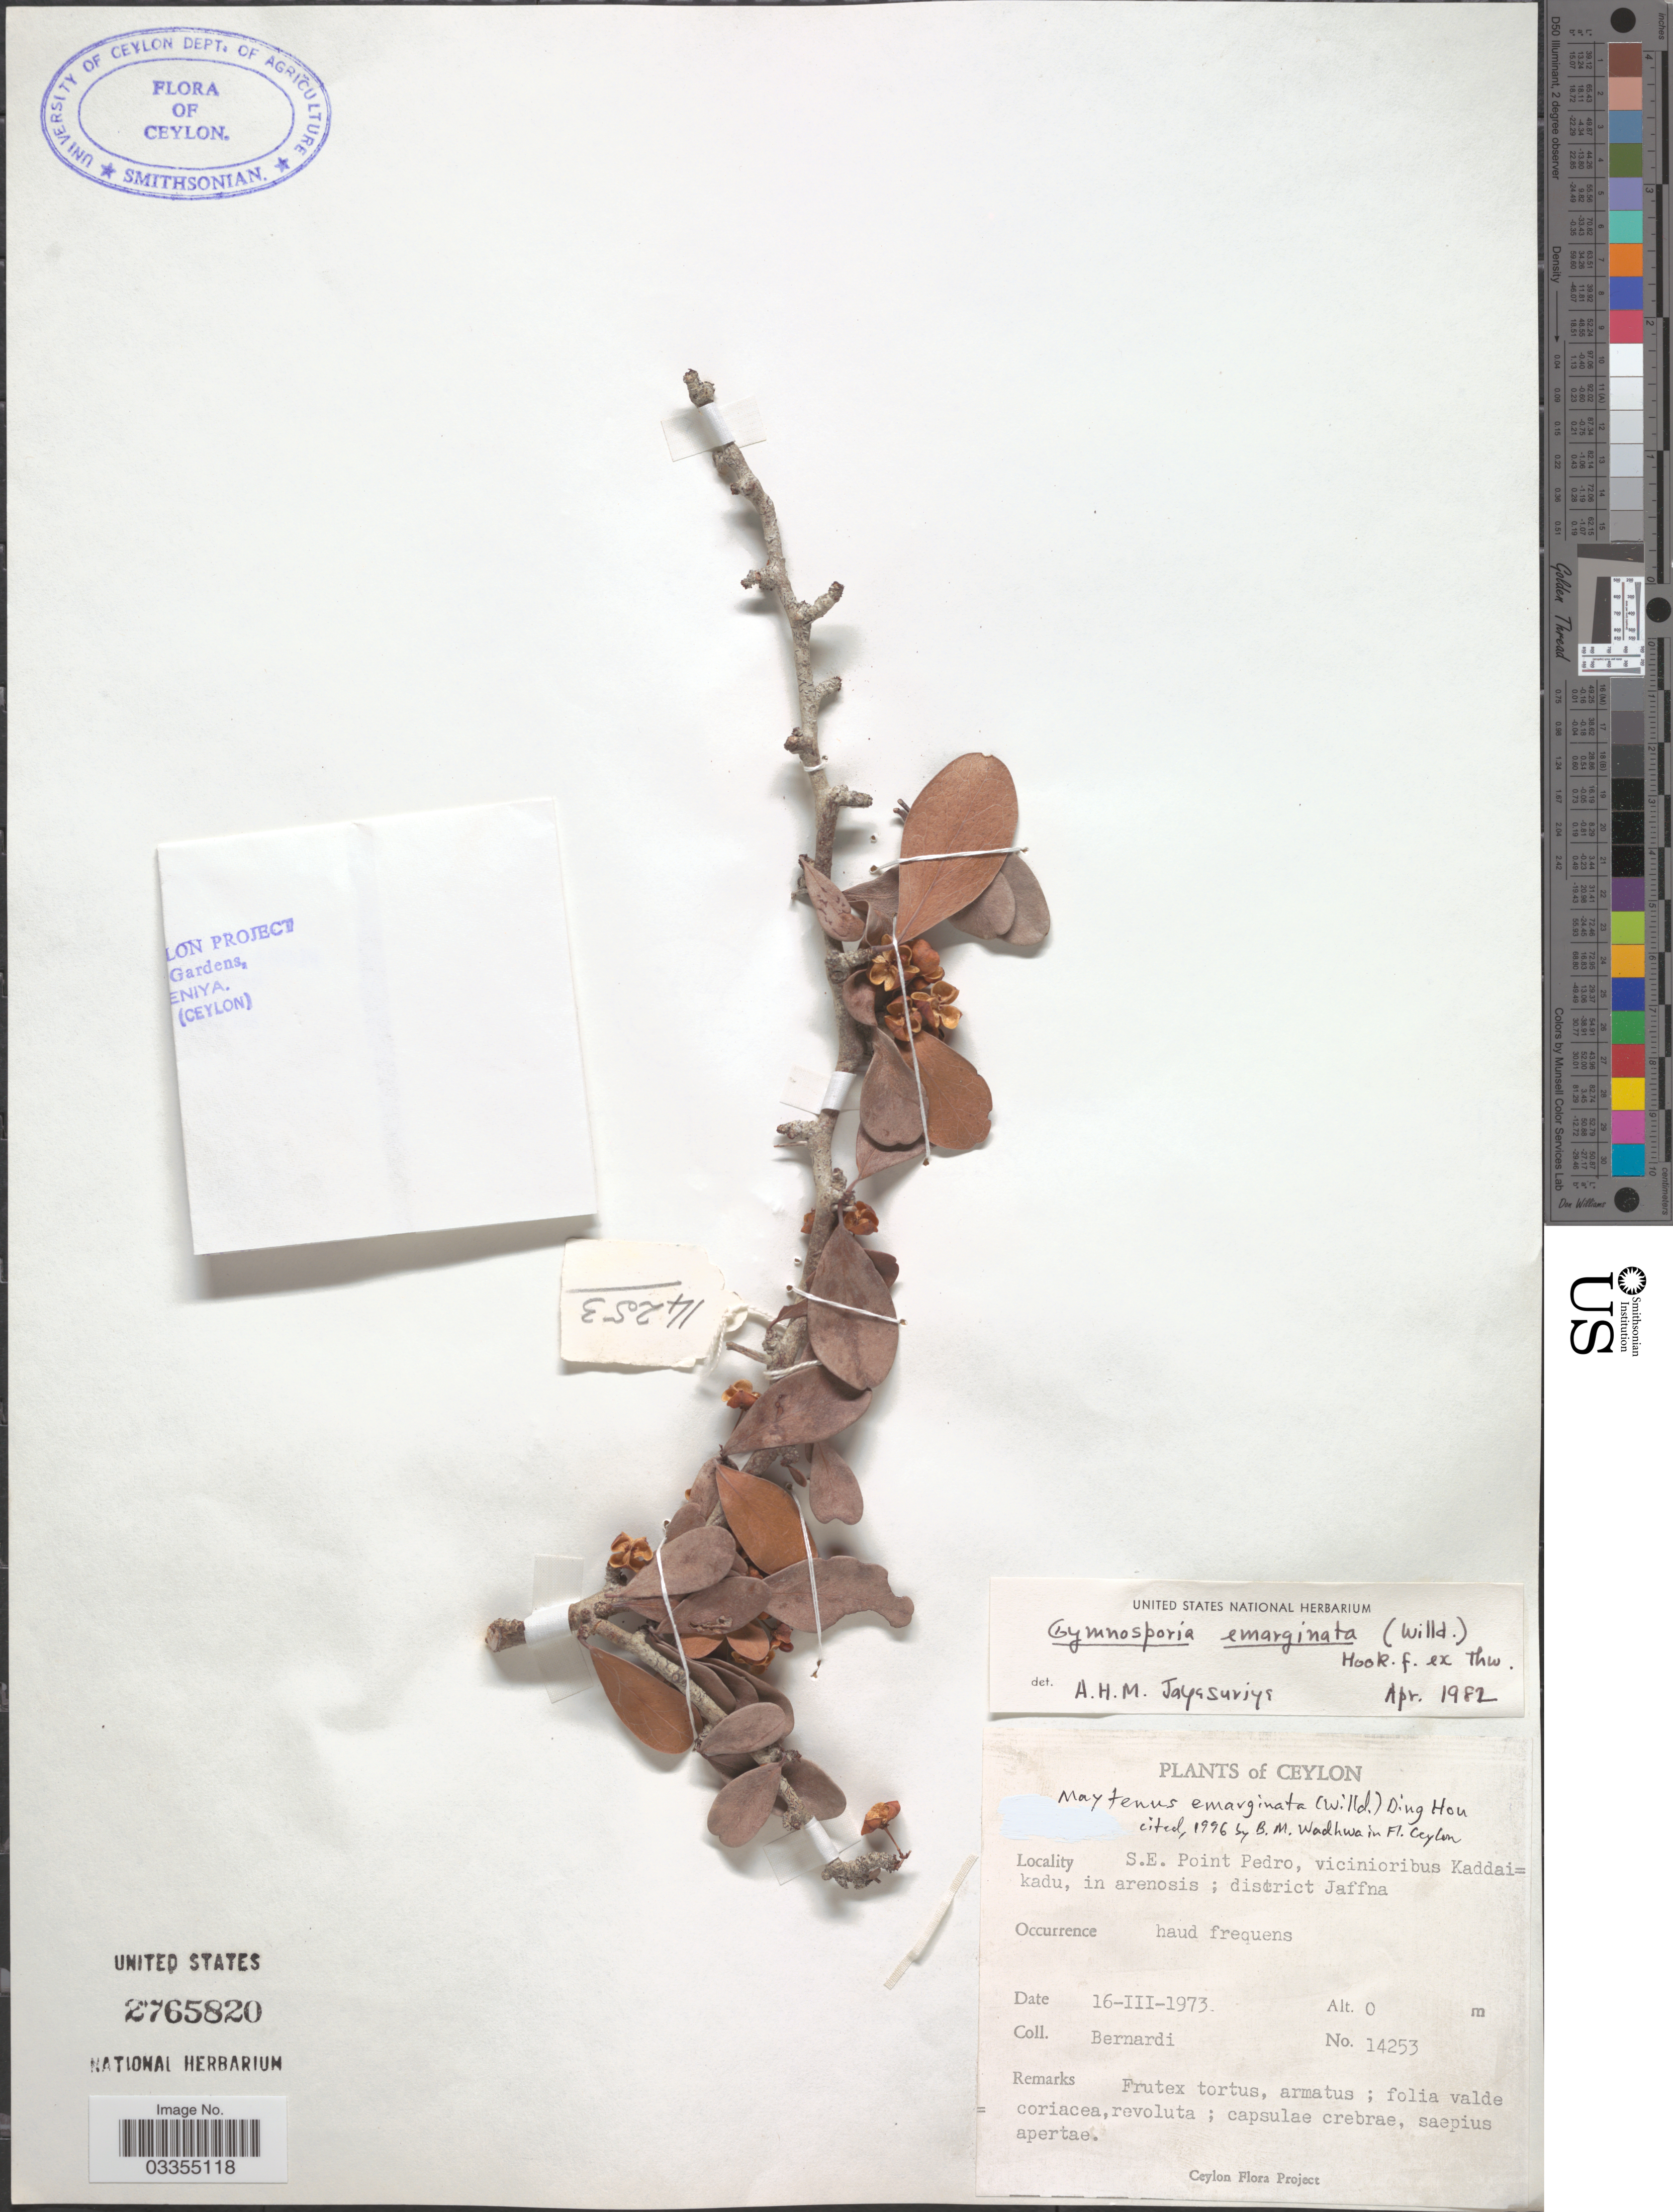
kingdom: Plantae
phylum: Tracheophyta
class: Magnoliopsida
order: Celastrales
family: Celastraceae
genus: Gymnosporia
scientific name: Gymnosporia emarginata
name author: (Willd.) Thwaites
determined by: Strong, Mark T., (BOT), Smithsonian Institution - National Museum of Natural History (UNITED STATES)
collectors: Bernardi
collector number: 14253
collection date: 1973-03-16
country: Sri Lanka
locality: Ceylon. S.E. Point Pedro, vicinioribus Kaddaikadu, in arenosis; district Jaffna.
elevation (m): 0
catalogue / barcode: US 2765820